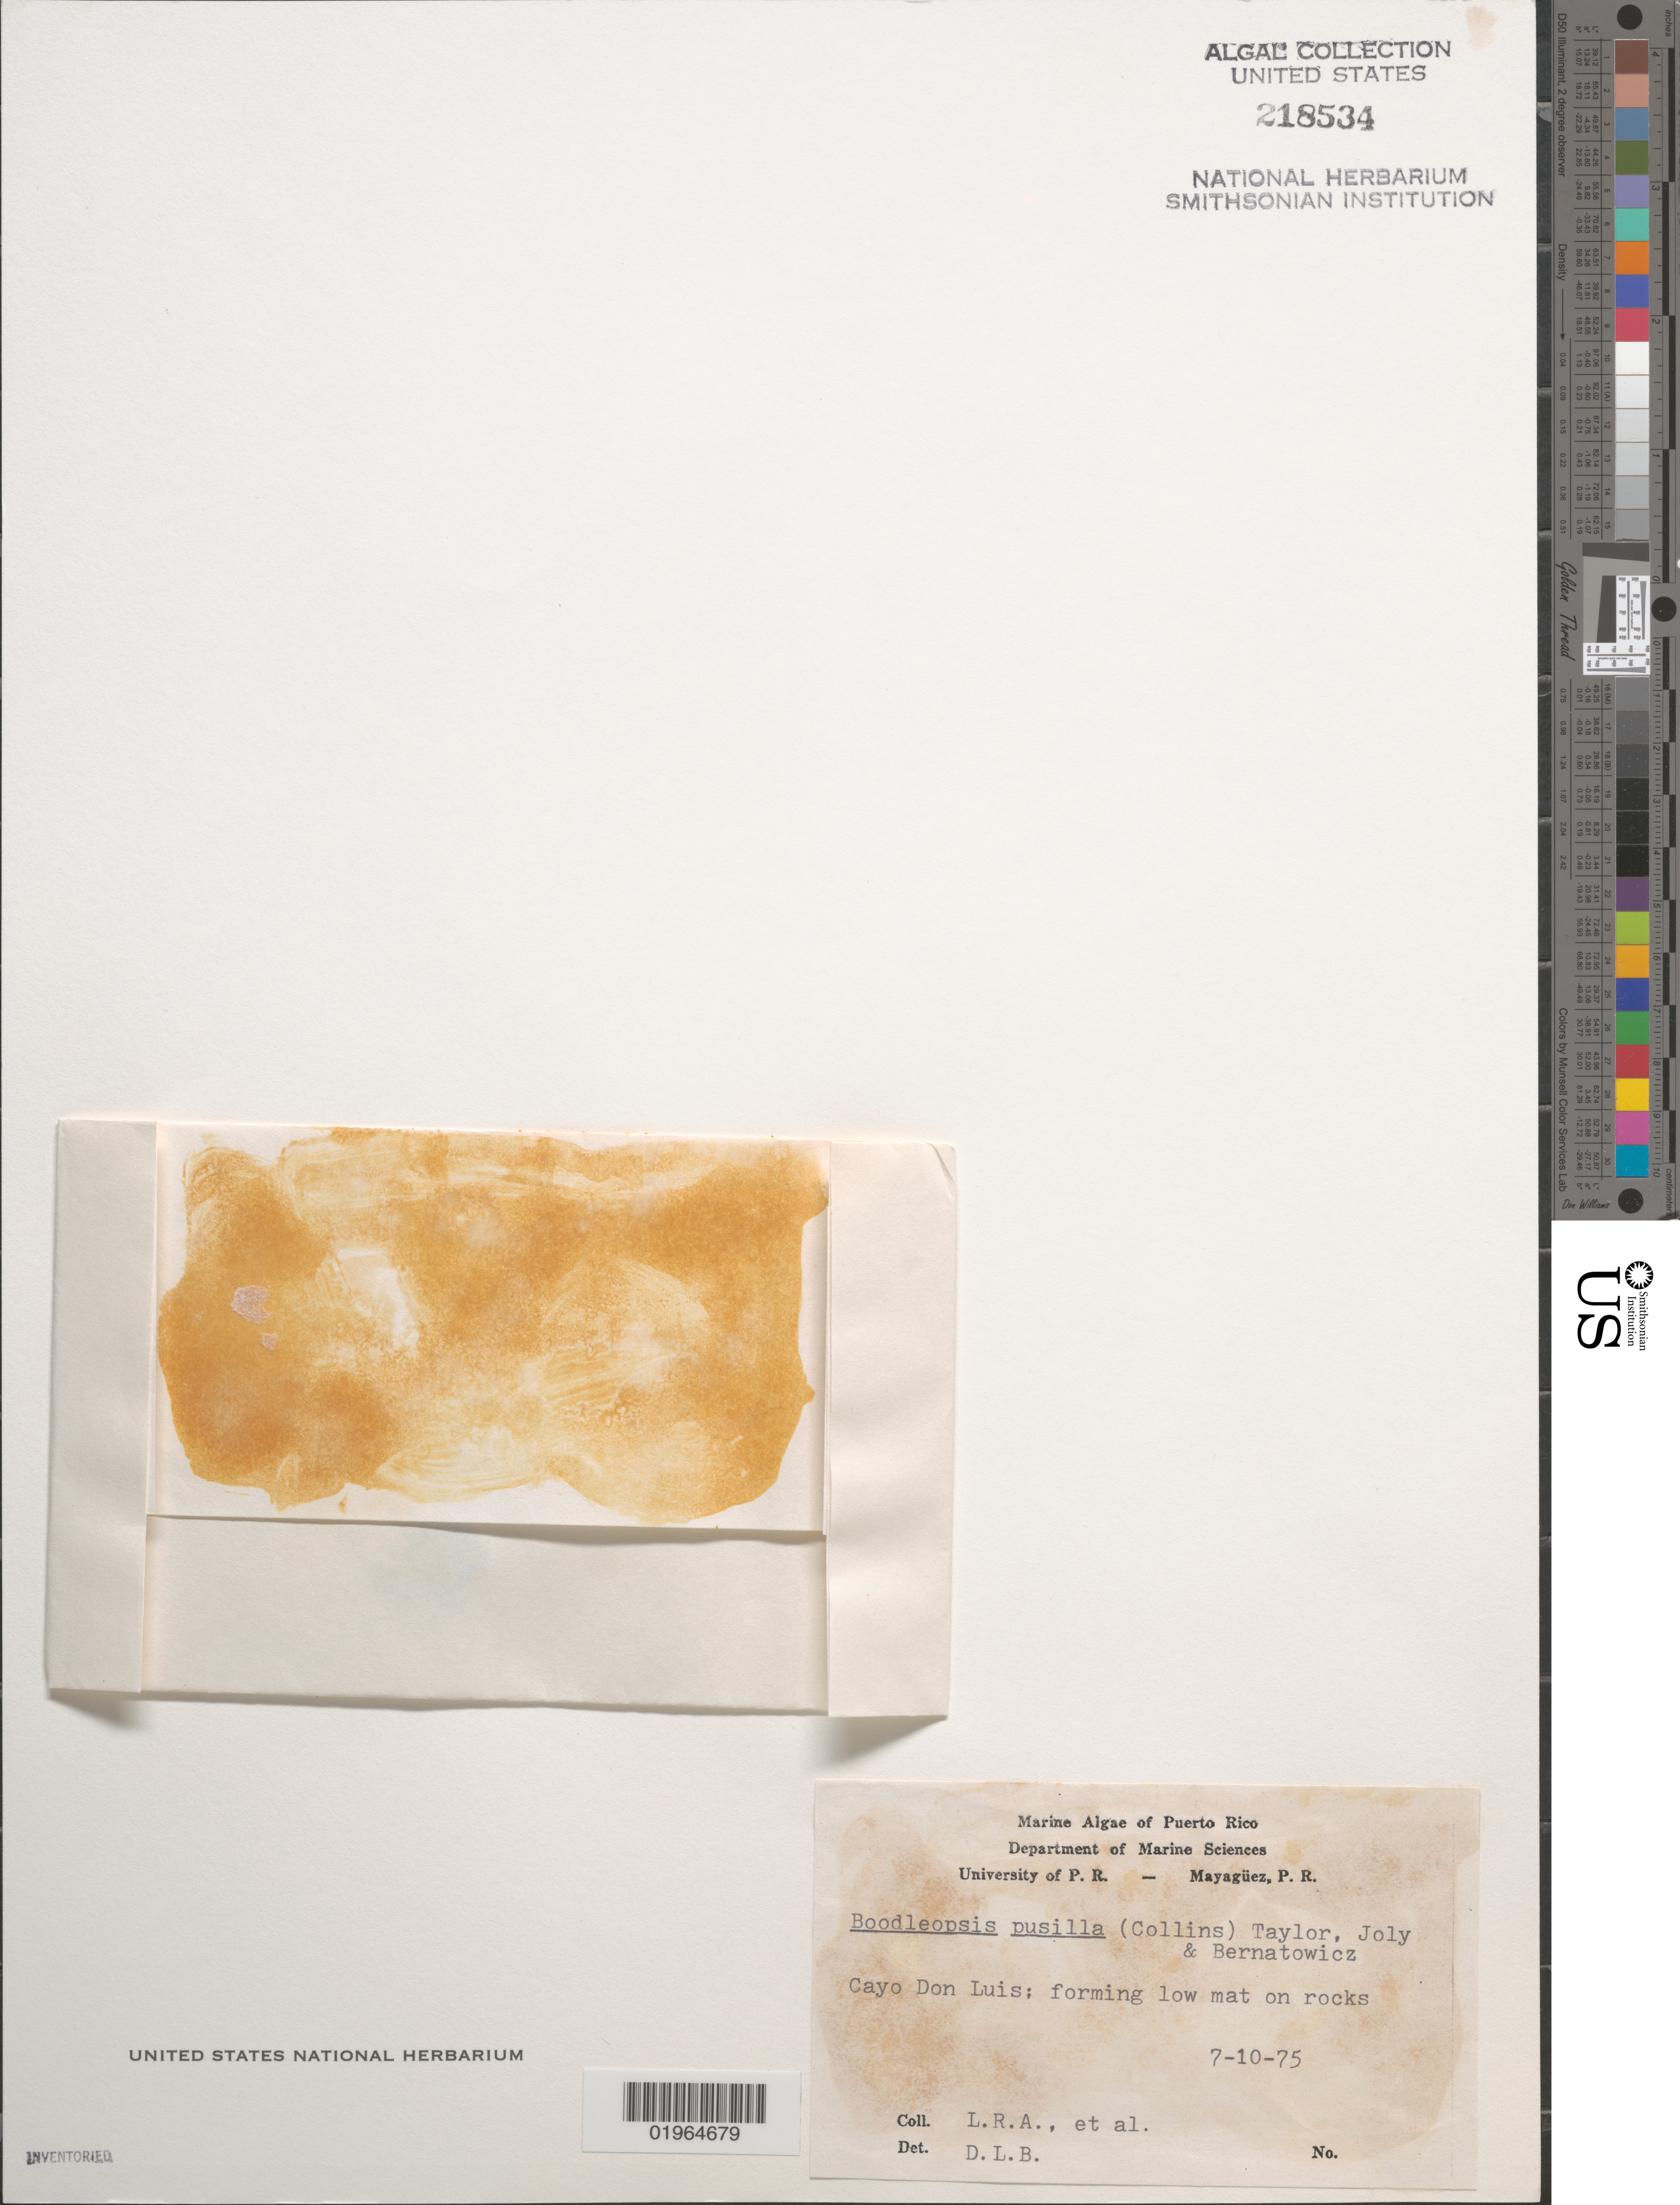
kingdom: Plantae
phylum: Chlorophyta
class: Ulvophyceae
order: Bryopsidales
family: Udoteaceae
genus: Boodleopsis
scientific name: Boodleopsis pusilla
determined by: Ballantine, D. L.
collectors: L. Almodovar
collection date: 1975-07-10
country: Puerto Rico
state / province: Yauco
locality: Cayo Don Luis; forming low mat on rocks.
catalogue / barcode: US 218534